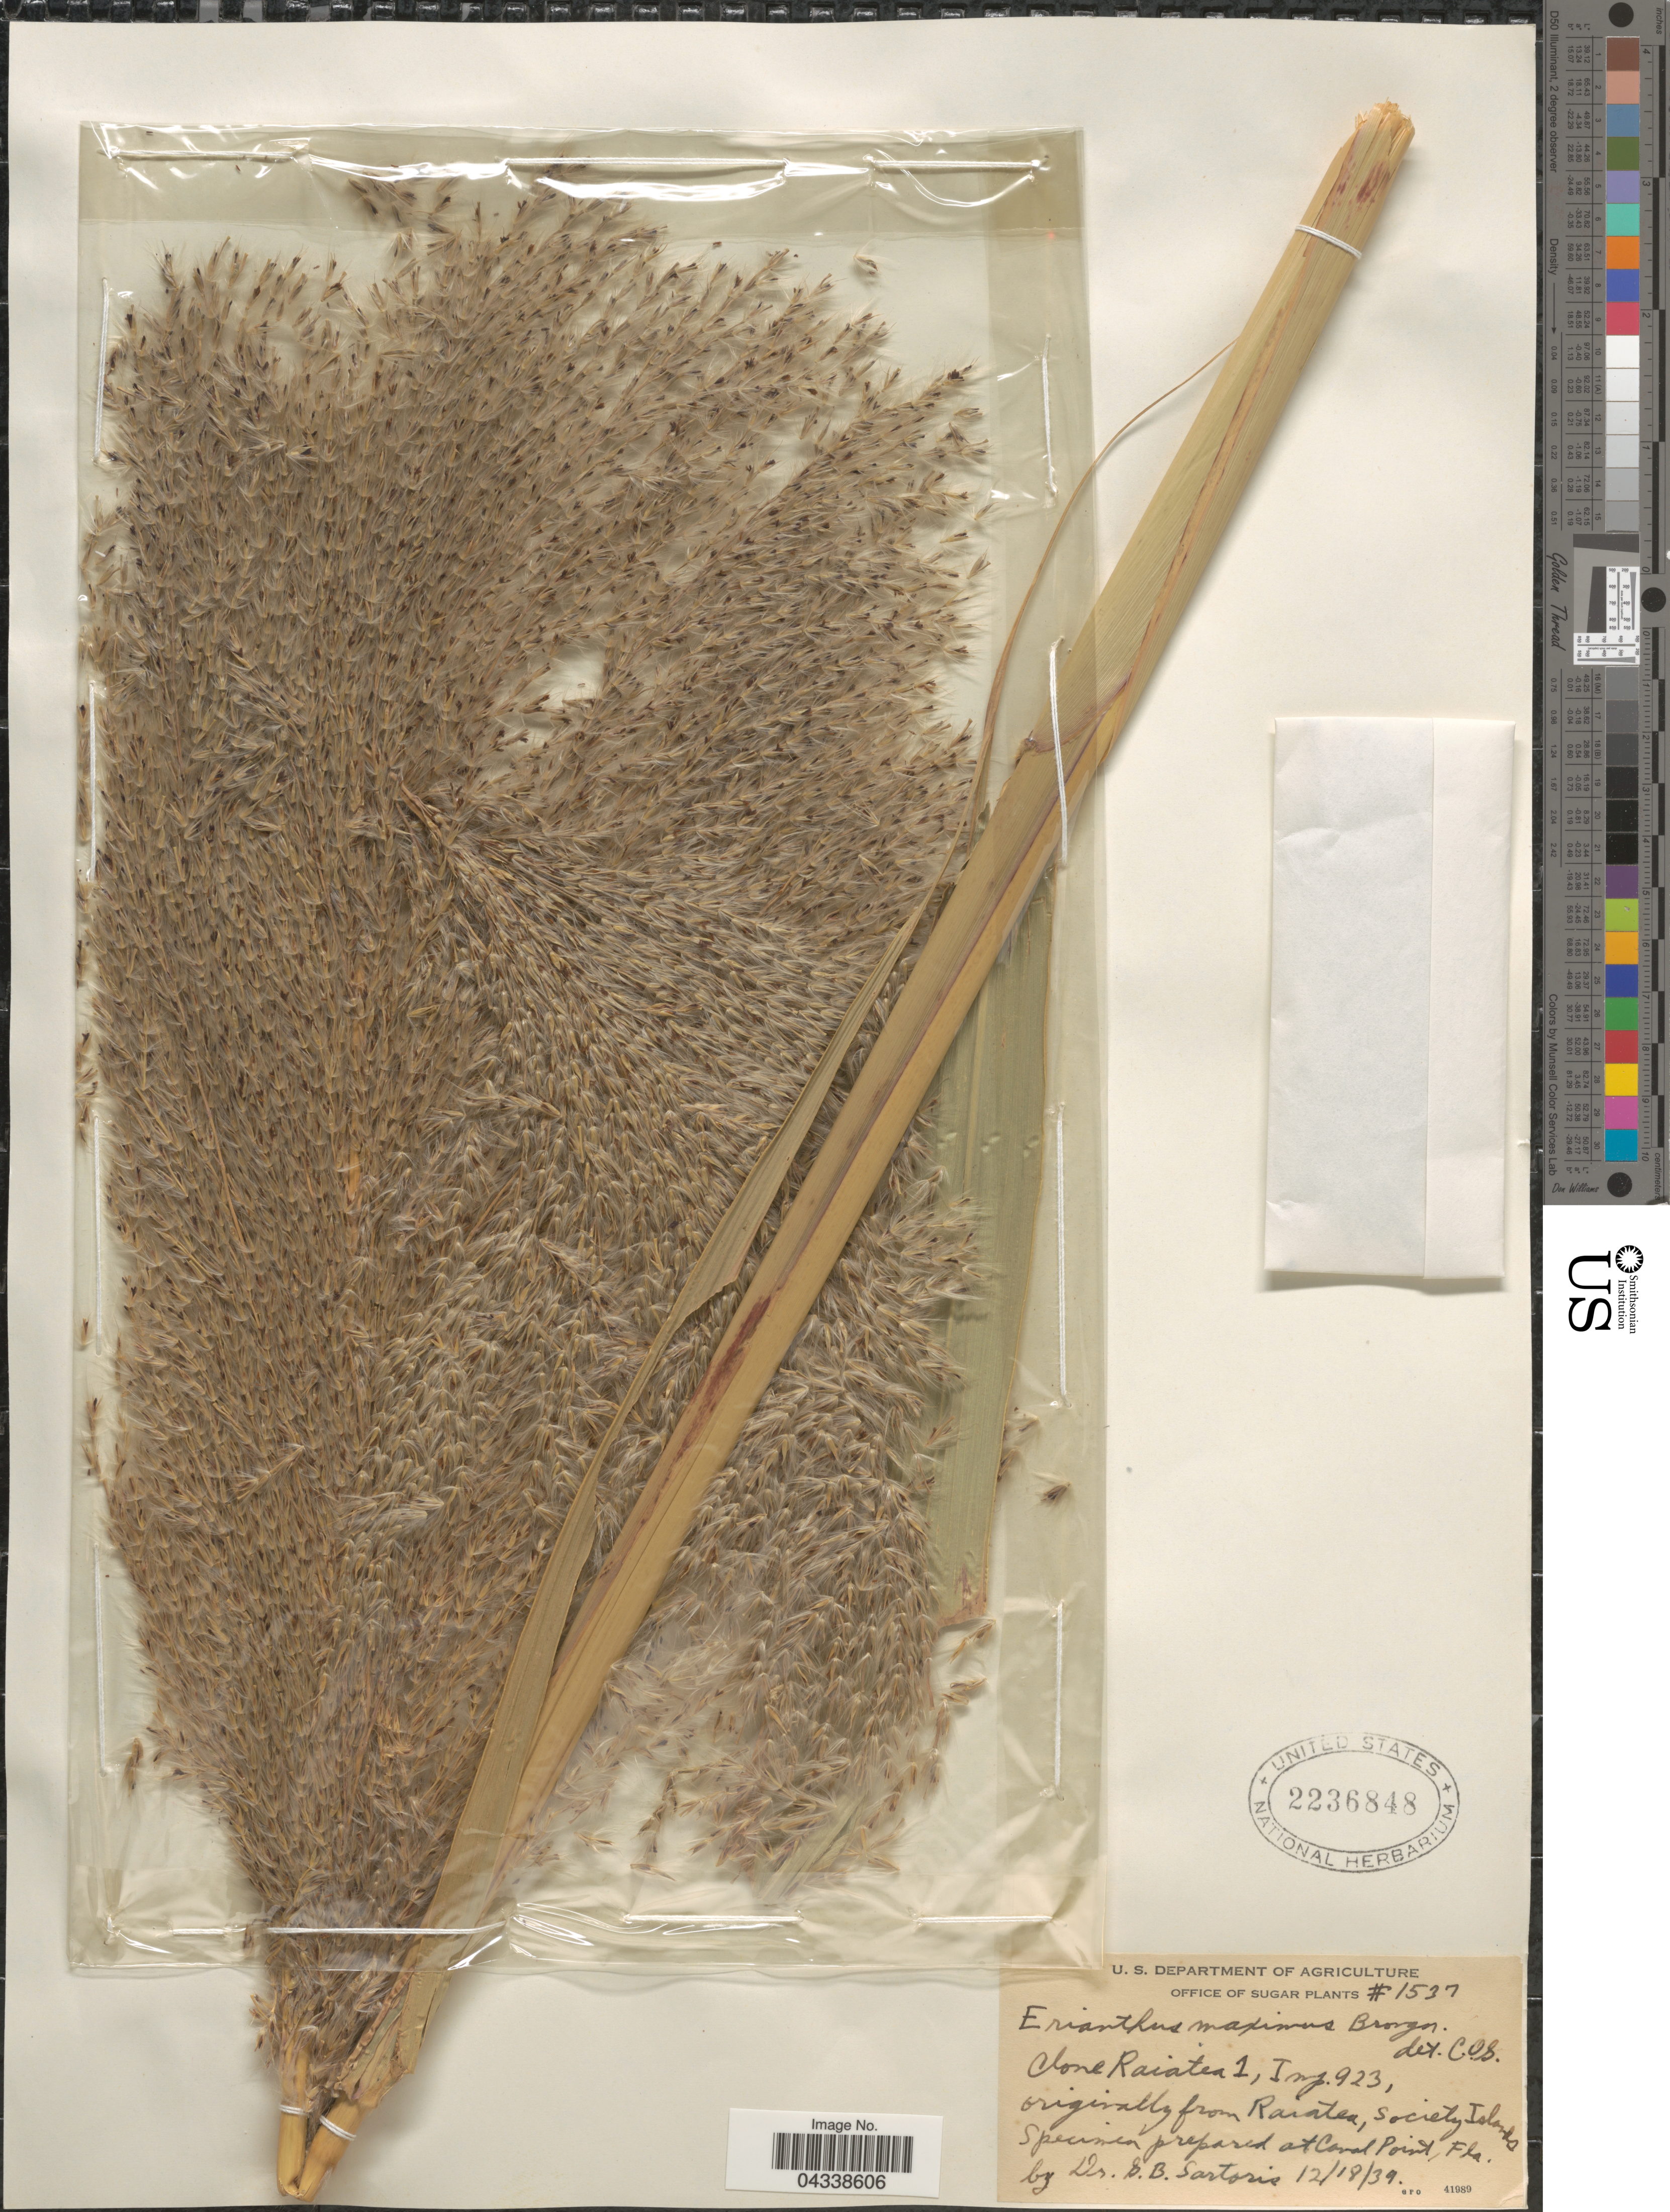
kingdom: Plantae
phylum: Tracheophyta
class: Liliopsida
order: Poales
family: Poaceae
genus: Saccharum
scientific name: Saccharum maximum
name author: (Brongn.) Trin.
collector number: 1537?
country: French Polynesia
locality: Clove [interpreted] Raiatea 1, Imp.923. [unsure placement]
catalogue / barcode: US 2236848